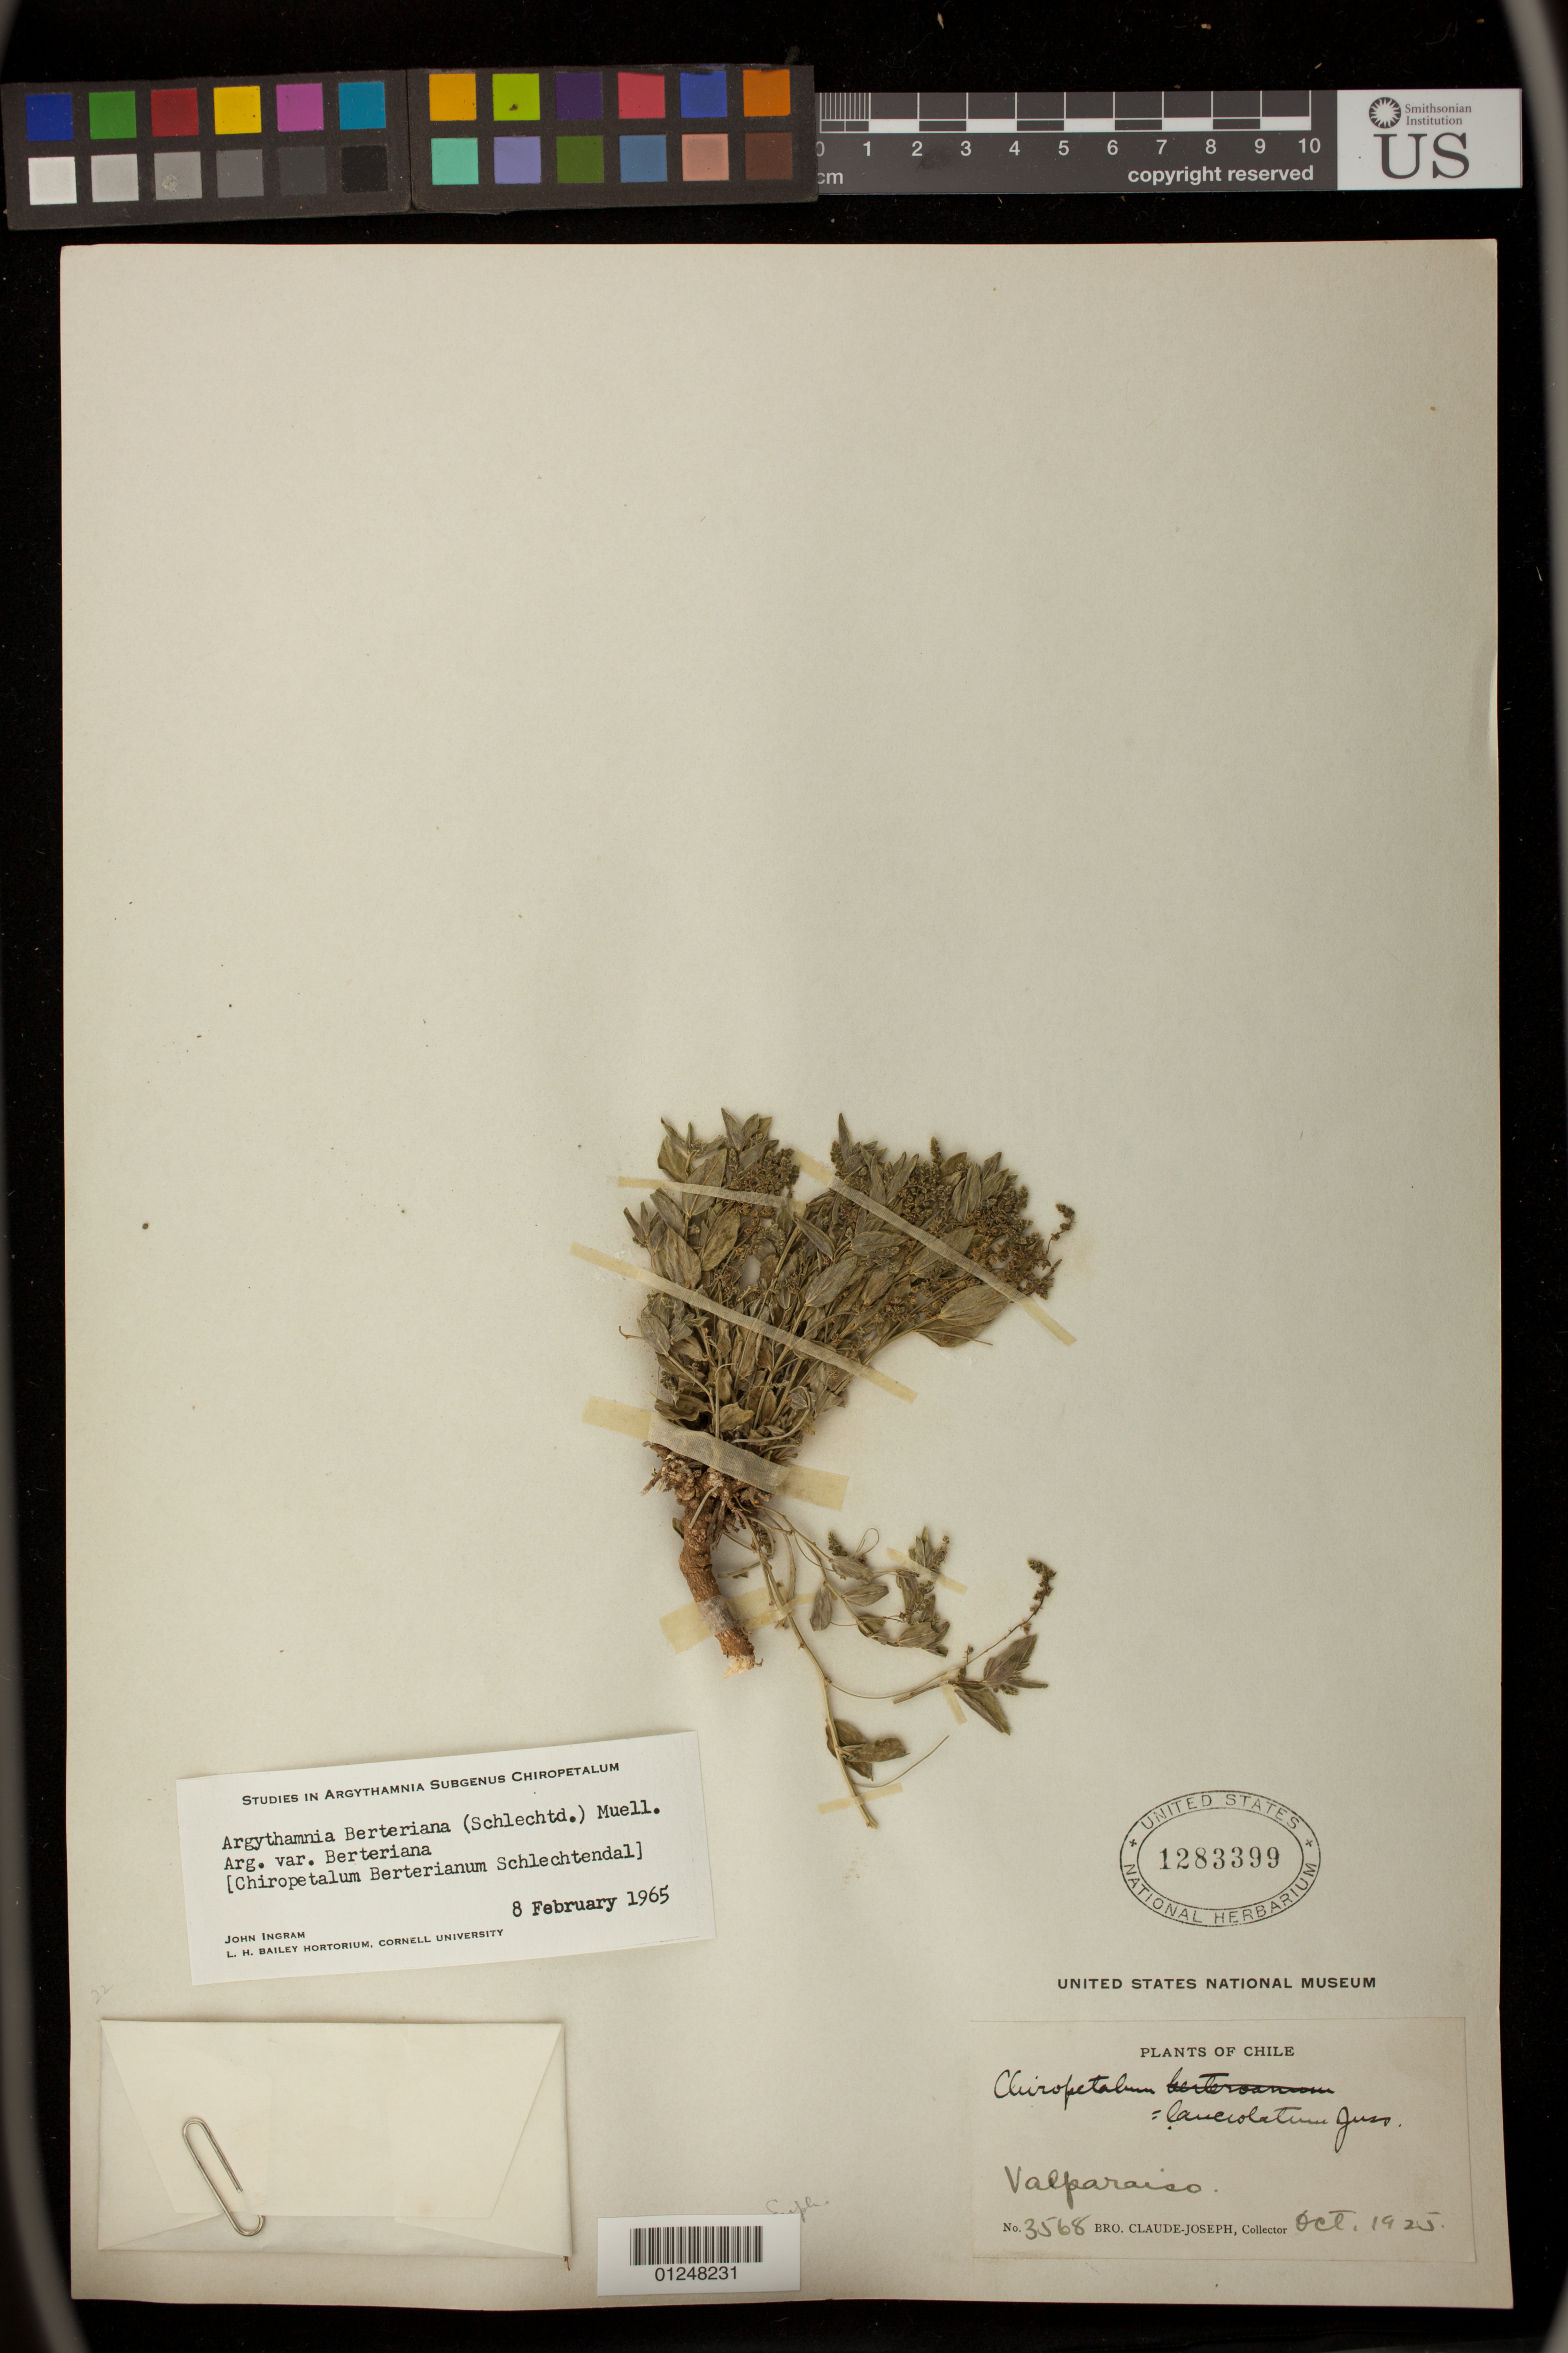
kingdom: Plantae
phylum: Tracheophyta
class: Magnoliopsida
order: Malpighiales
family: Euphorbiaceae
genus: Argythamnia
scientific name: Argythamnia berteroana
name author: (Schltdl.) Müll. Arg.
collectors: Bro. Claude-Joseph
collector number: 3568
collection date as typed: Oct 1925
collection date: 1925-10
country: Chile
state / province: Valparaíso (V)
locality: Valparaiso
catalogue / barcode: US 1283399